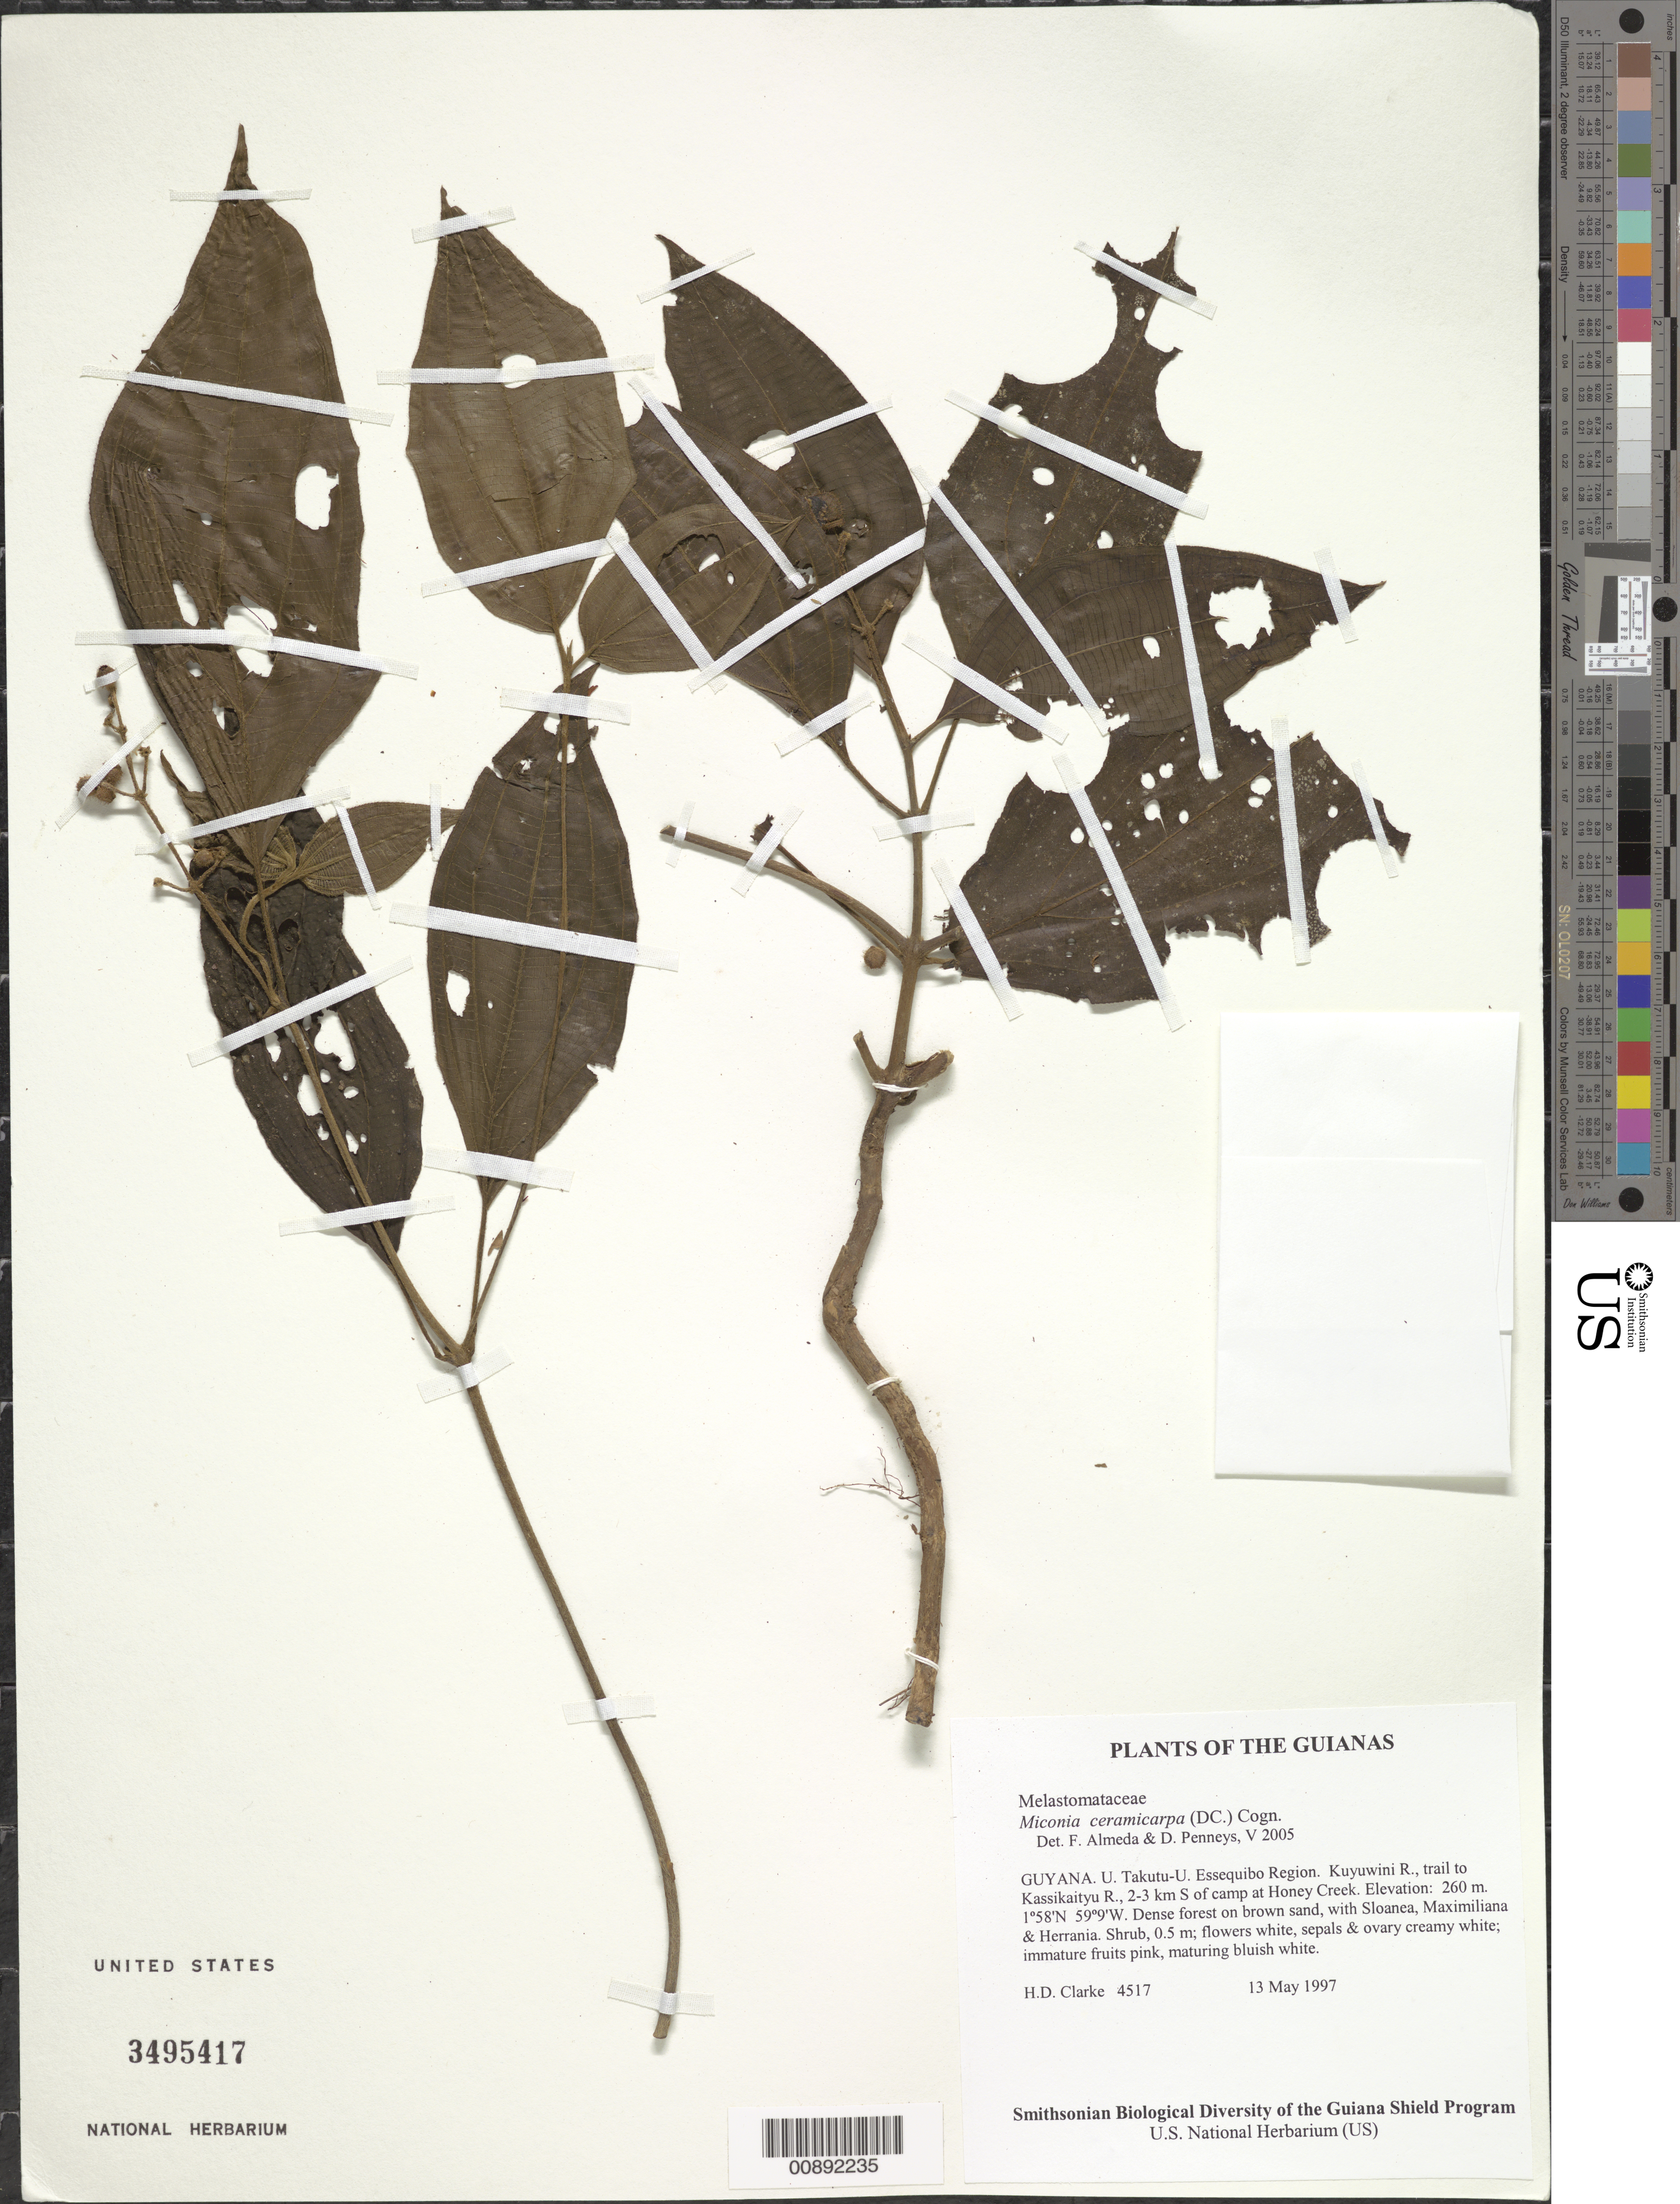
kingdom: Plantae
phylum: Tracheophyta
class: Magnoliopsida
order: Myrtales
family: Melastomataceae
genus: Miconia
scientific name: Miconia ceramicarpa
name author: (DC.) Cogn.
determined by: Almeda, F.; Penneys, D. S.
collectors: H. D. Clarke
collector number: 4517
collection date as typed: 13 May 1997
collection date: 1997-05-13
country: Guyana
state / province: U. Takutu-U. Essequibo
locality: Kuyuwini R., trail to Kassikaityu R., 2-3 km S of camp at Honey Creek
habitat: Dense forest on brown sand, with Sloanea, Maximiliana & Herrania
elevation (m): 260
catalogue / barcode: US 3495417